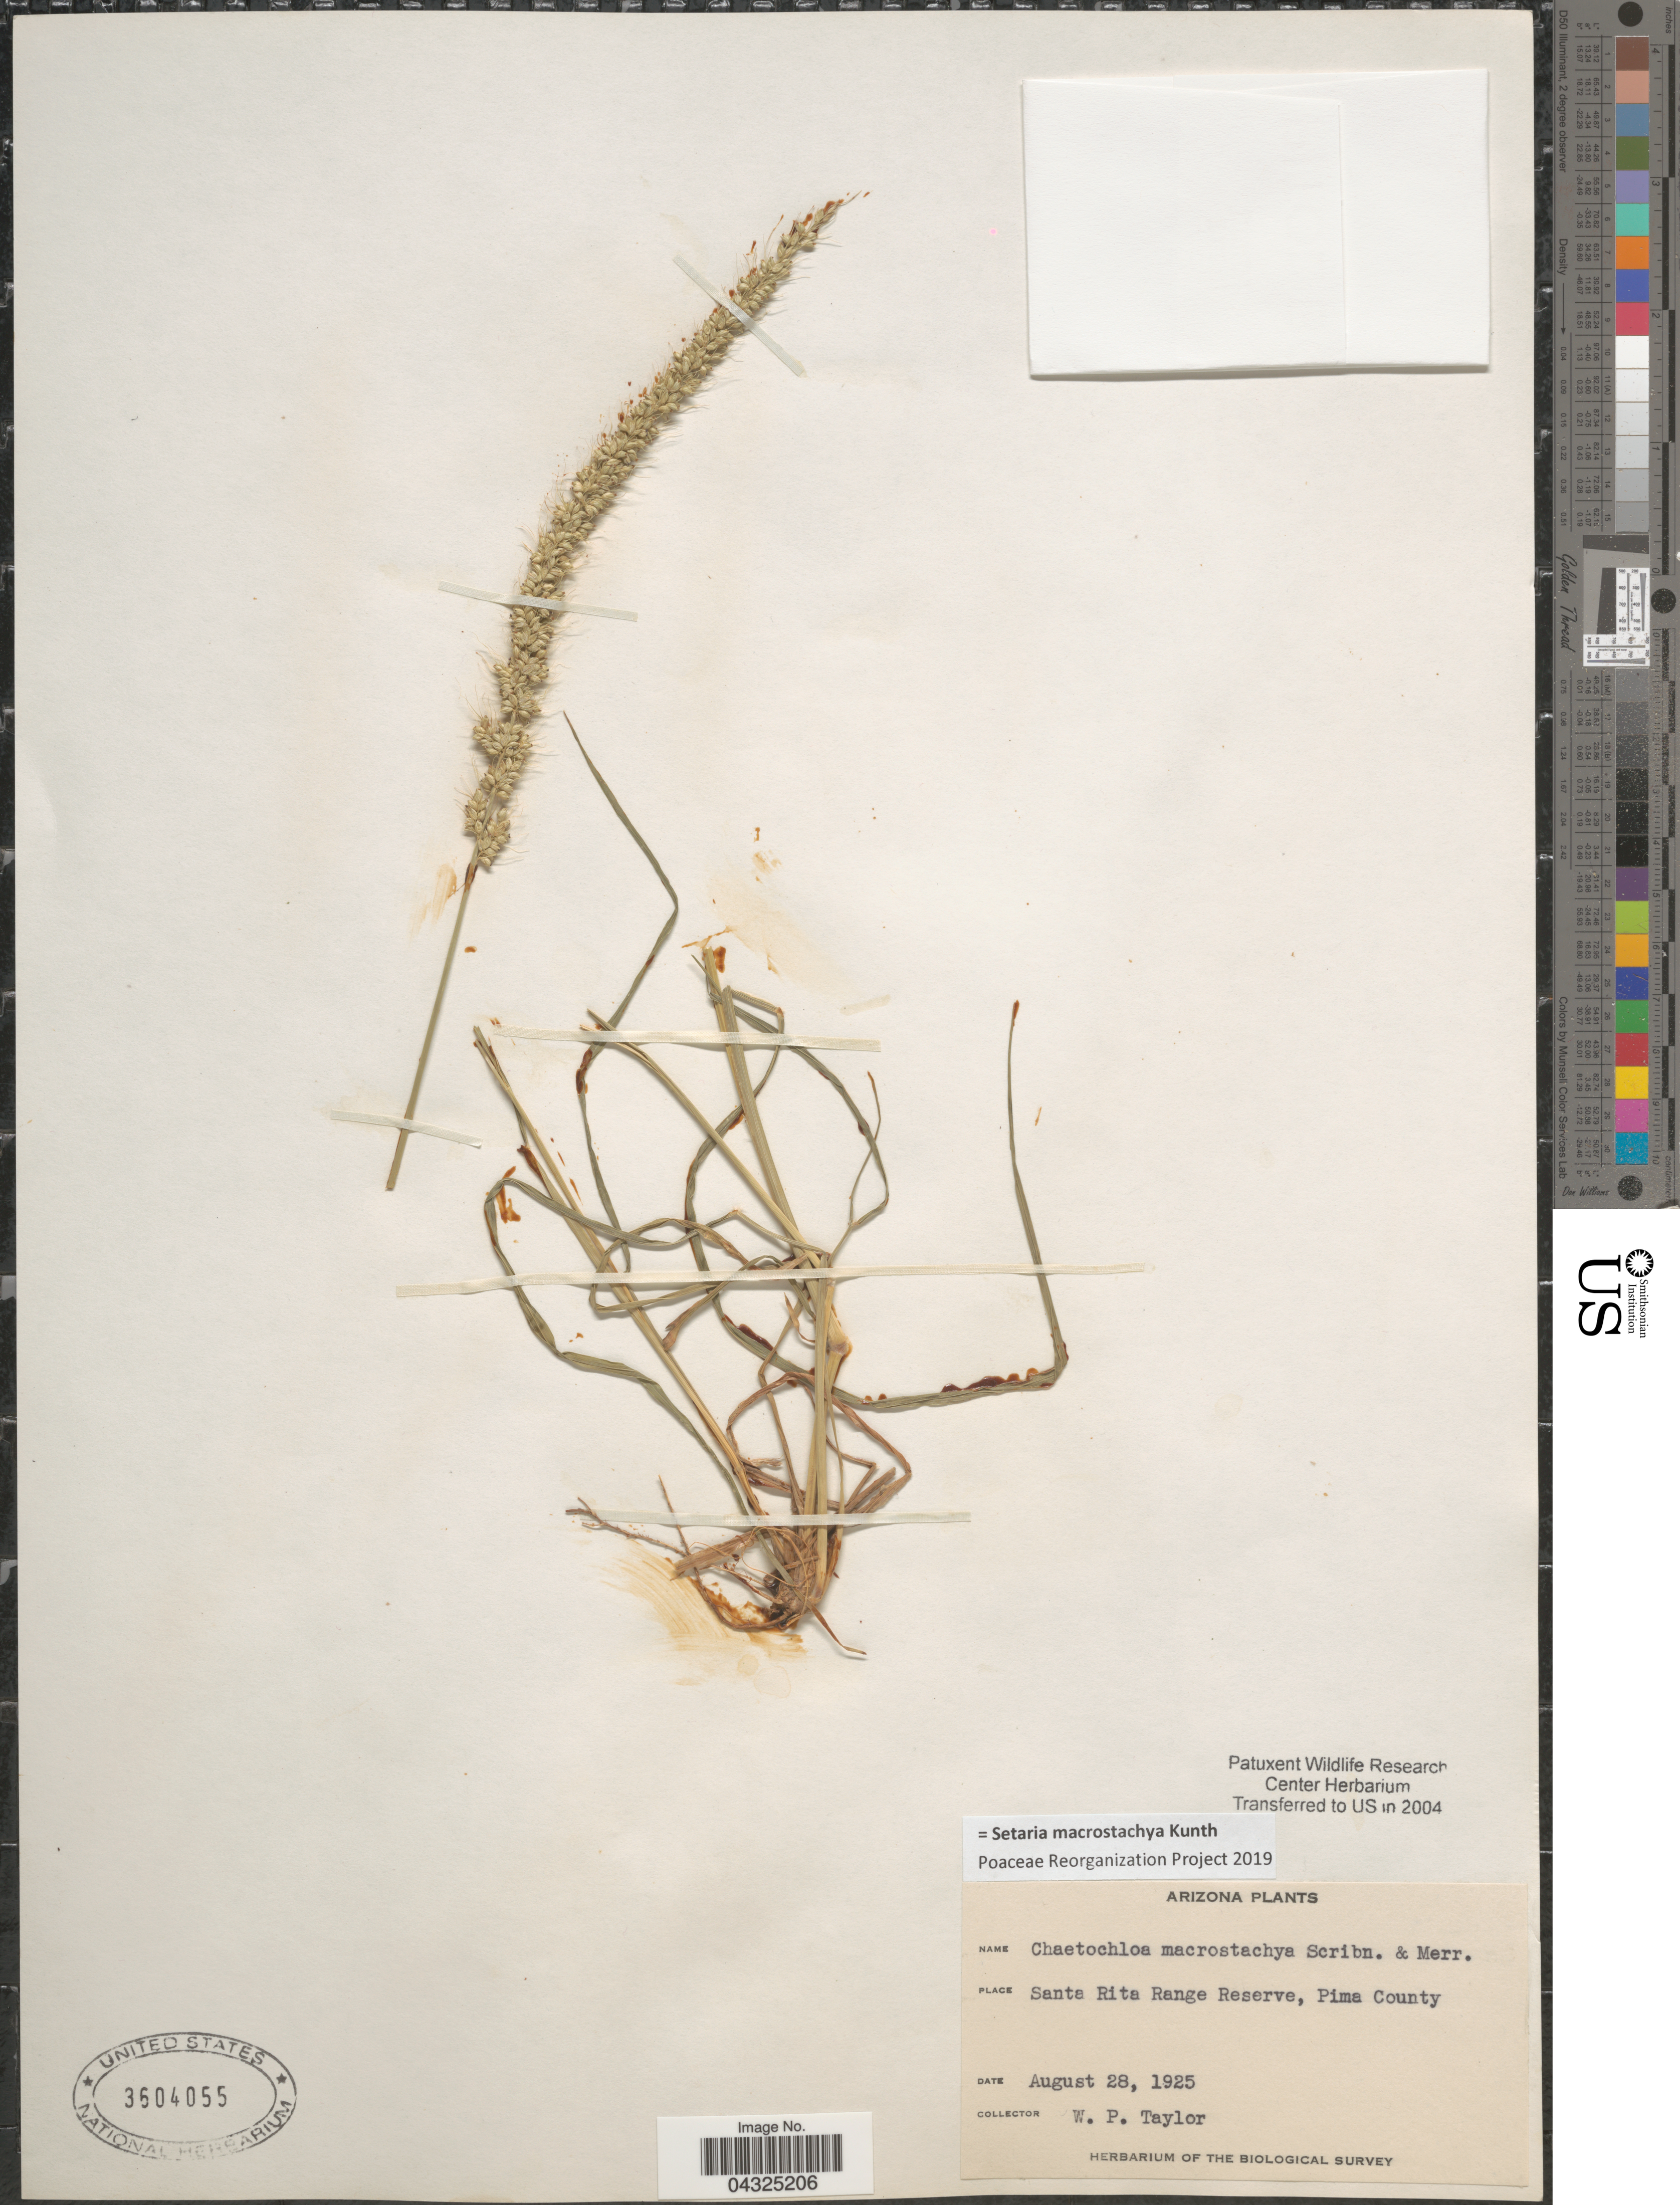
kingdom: Plantae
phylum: Tracheophyta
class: Liliopsida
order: Poales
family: Poaceae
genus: Setaria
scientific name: Setaria macrostachya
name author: Kunth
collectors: W. P. Taylor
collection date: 1925-08-28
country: United States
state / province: Arizona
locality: Santa Rita Range Reserve, Pima County. Biological Survey.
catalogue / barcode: US 3604055